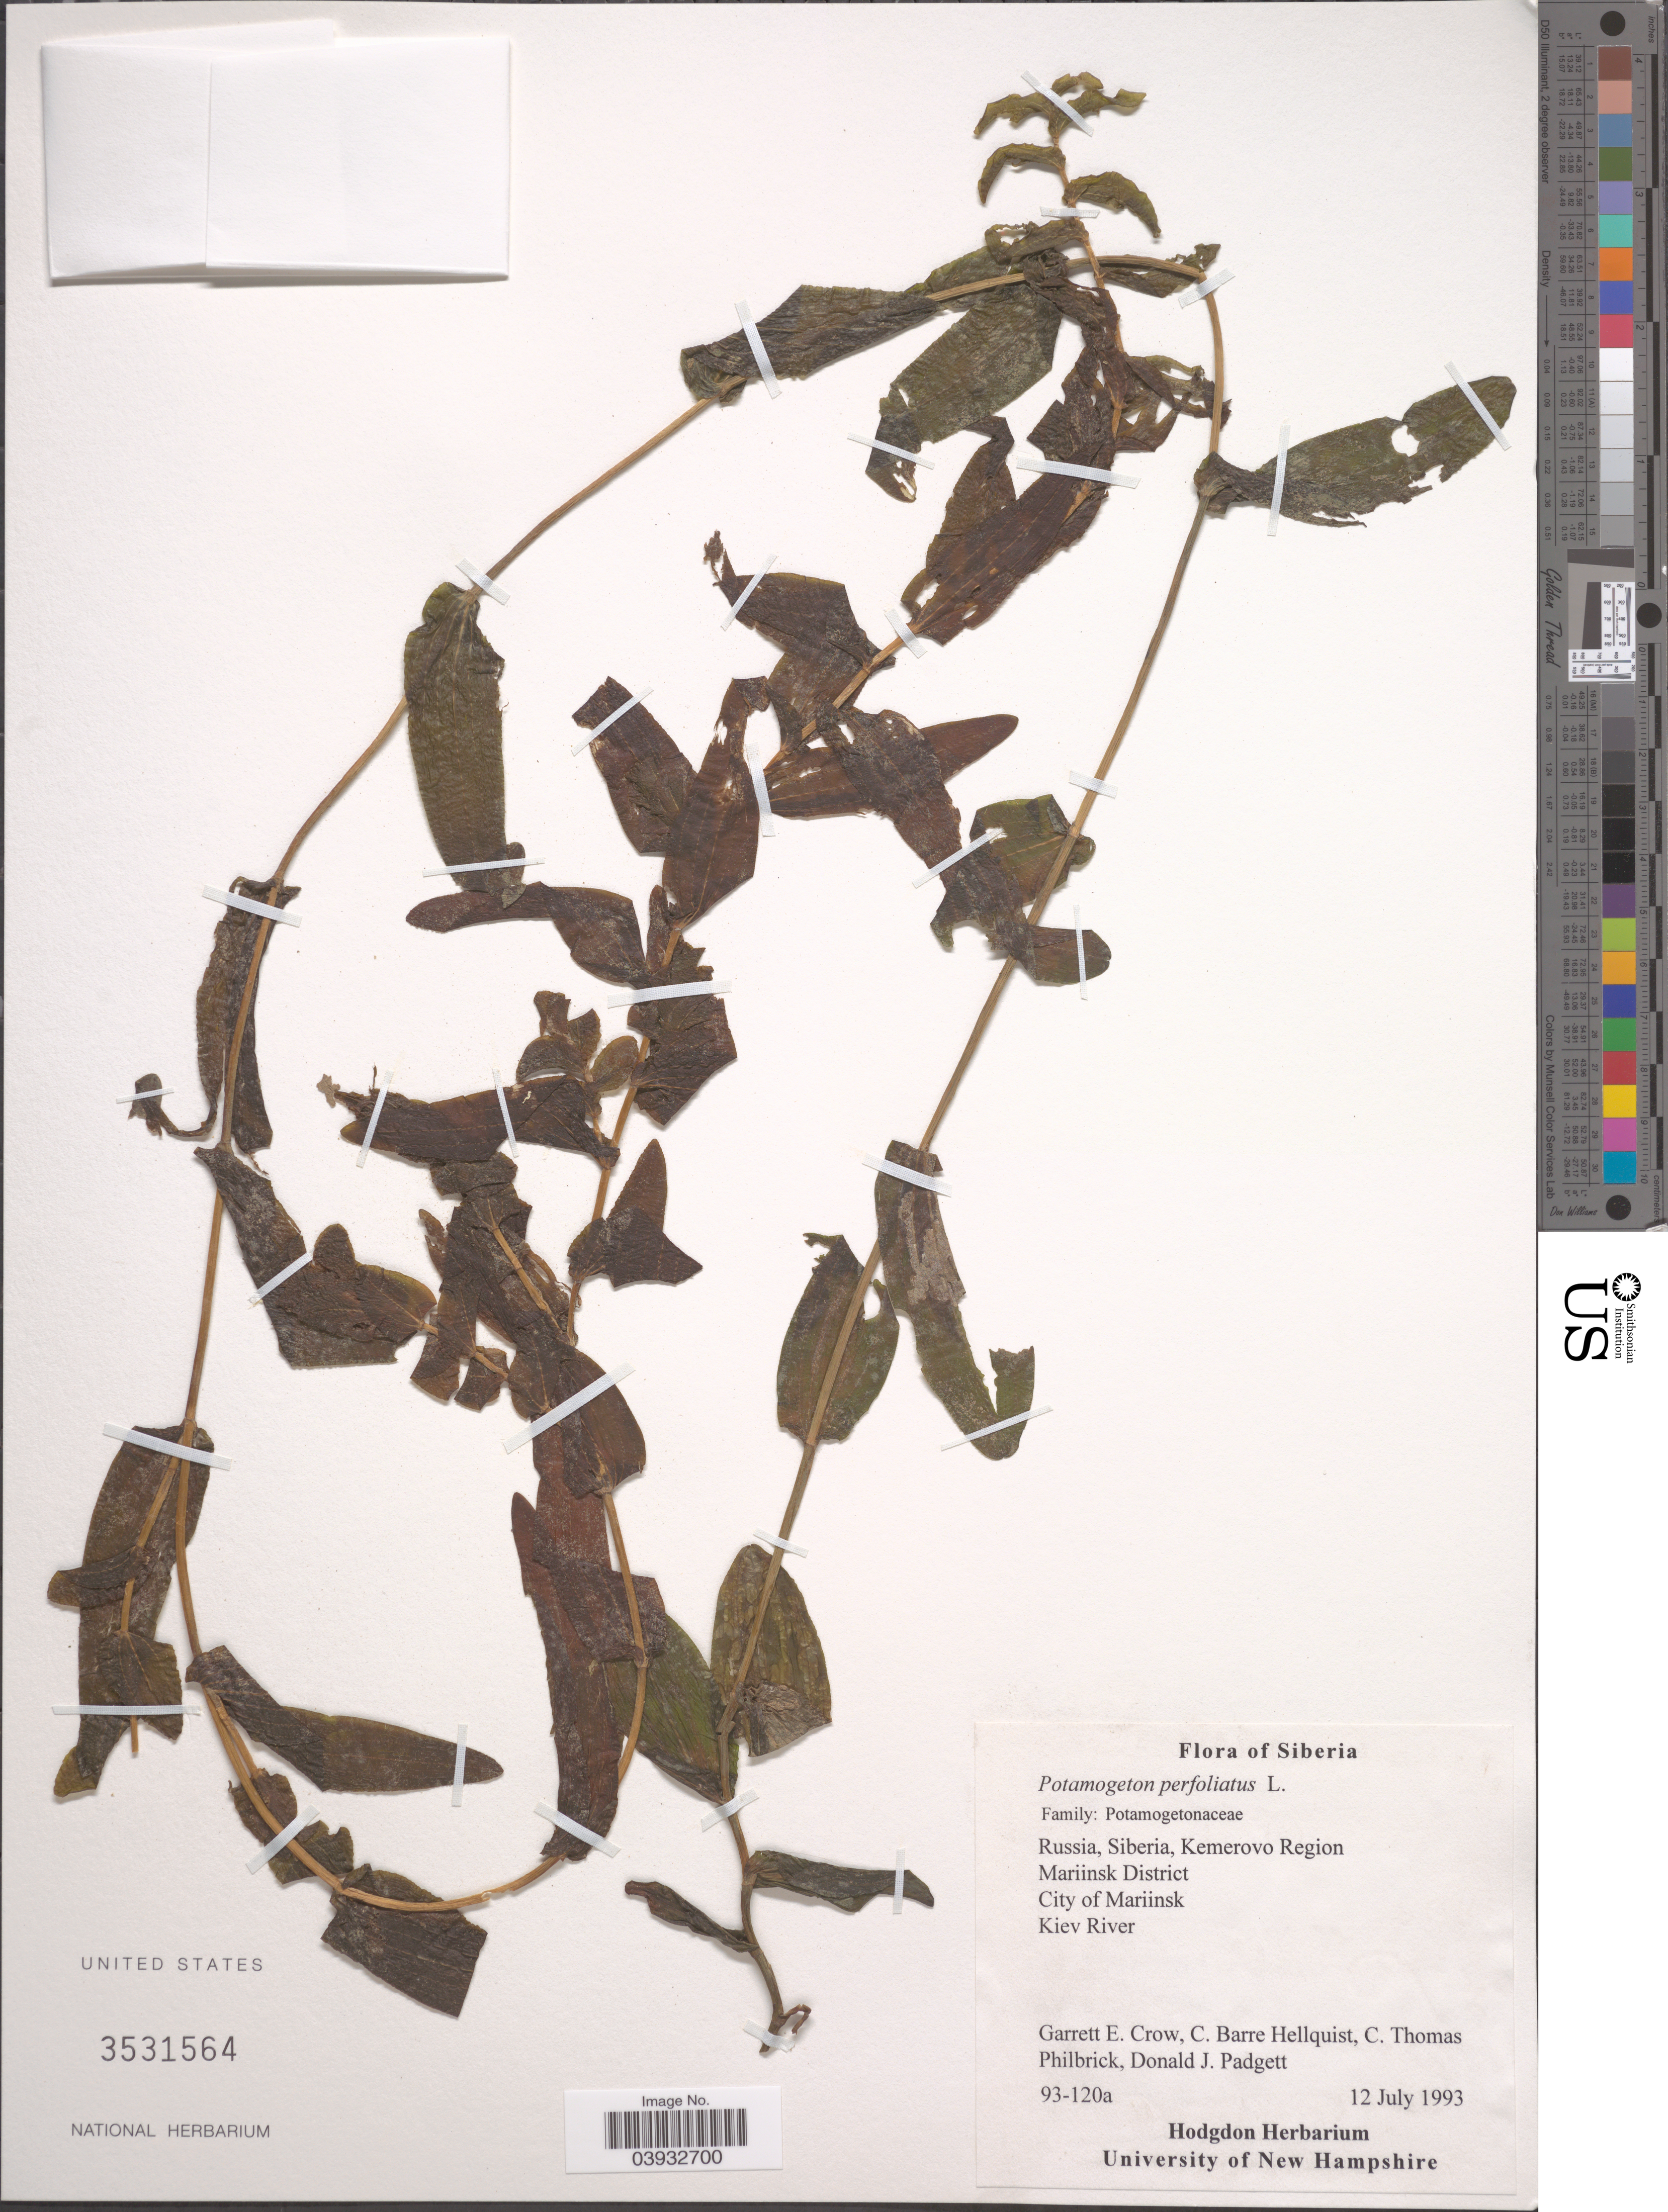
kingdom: Plantae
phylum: Tracheophyta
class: Liliopsida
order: Alismatales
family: Potamogetonaceae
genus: Potamogeton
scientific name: Potamogeton perfoliatus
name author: L.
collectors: G. E. Crow, C. Hellquist, C. Philbrick & D. Padgett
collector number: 93-120a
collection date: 1993-07-12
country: Russian Federation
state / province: Kemerovo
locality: Russia, Siberia, Kemerovo Region. Mariinsk District. City of Mariinsk. Kiev River.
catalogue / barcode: US 3531564